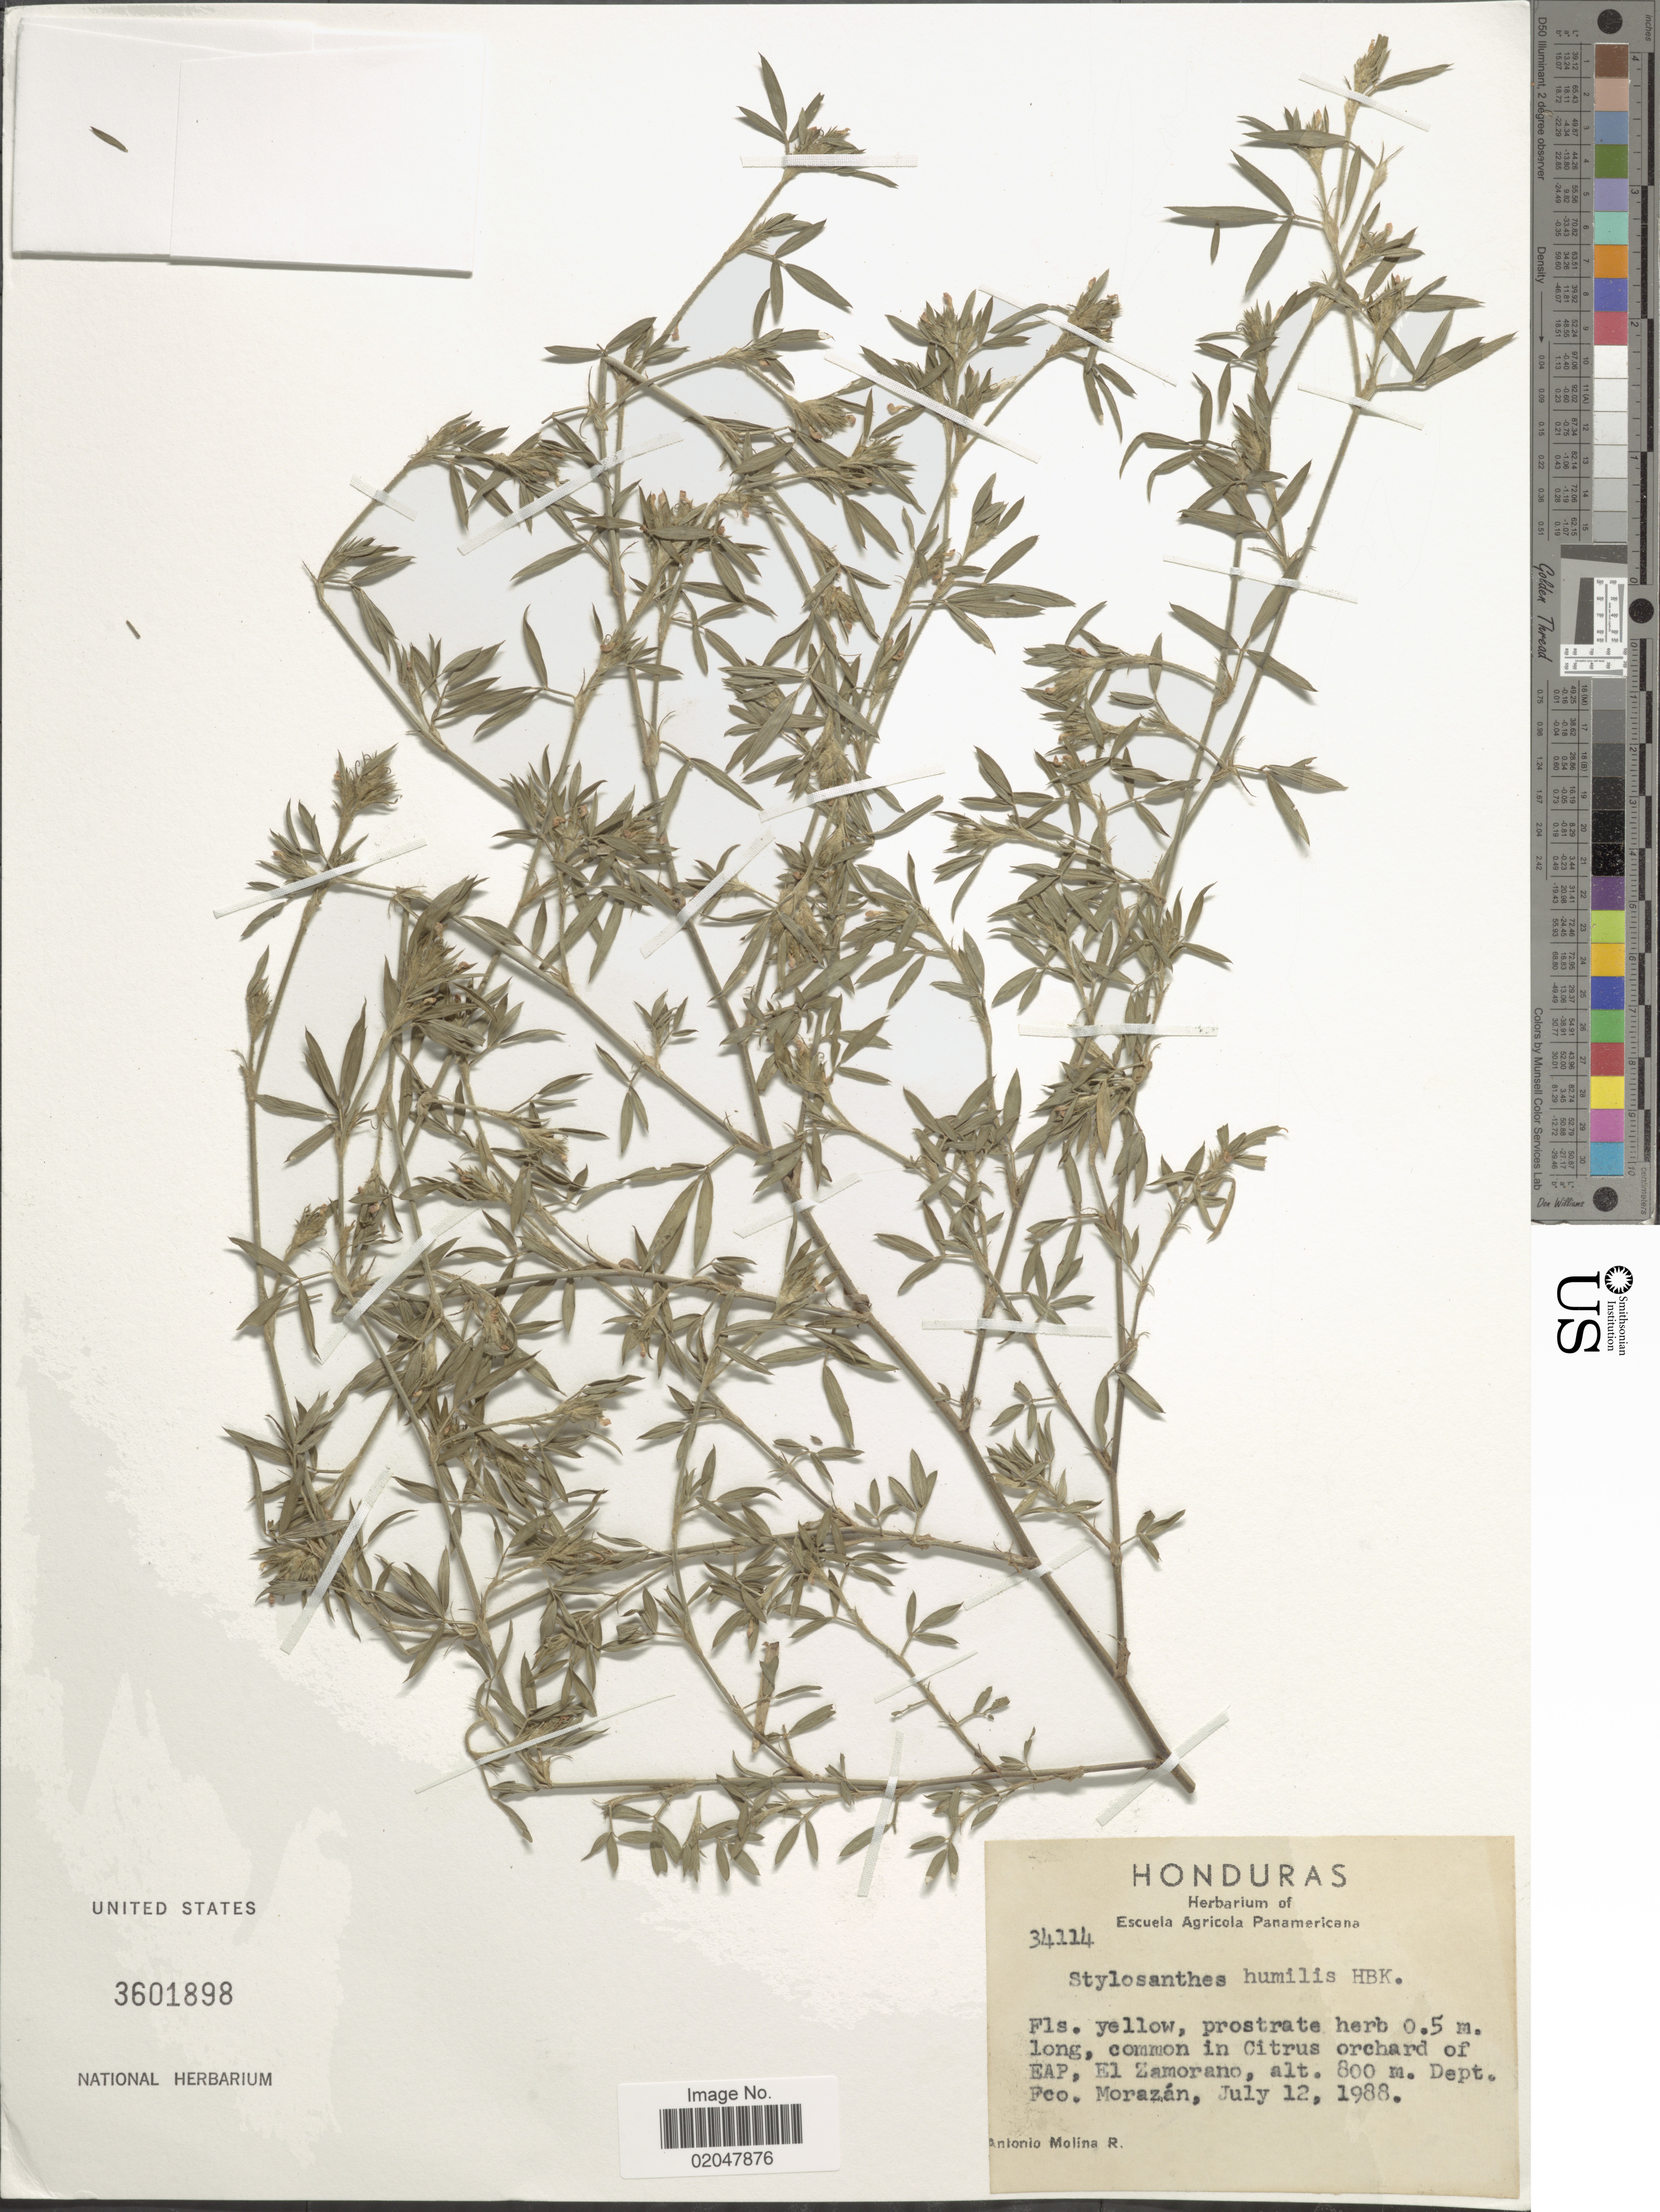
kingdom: Plantae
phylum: Tracheophyta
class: Magnoliopsida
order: Fabales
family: Fabaceae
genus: Stylosanthes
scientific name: Stylosanthes humilis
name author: Kunth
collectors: A. Molina R.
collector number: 34114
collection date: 1988-07-12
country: Honduras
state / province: Fco. Morazán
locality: Common in Citrus orchard of EAP, El Zamorano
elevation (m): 800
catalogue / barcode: US 3601898